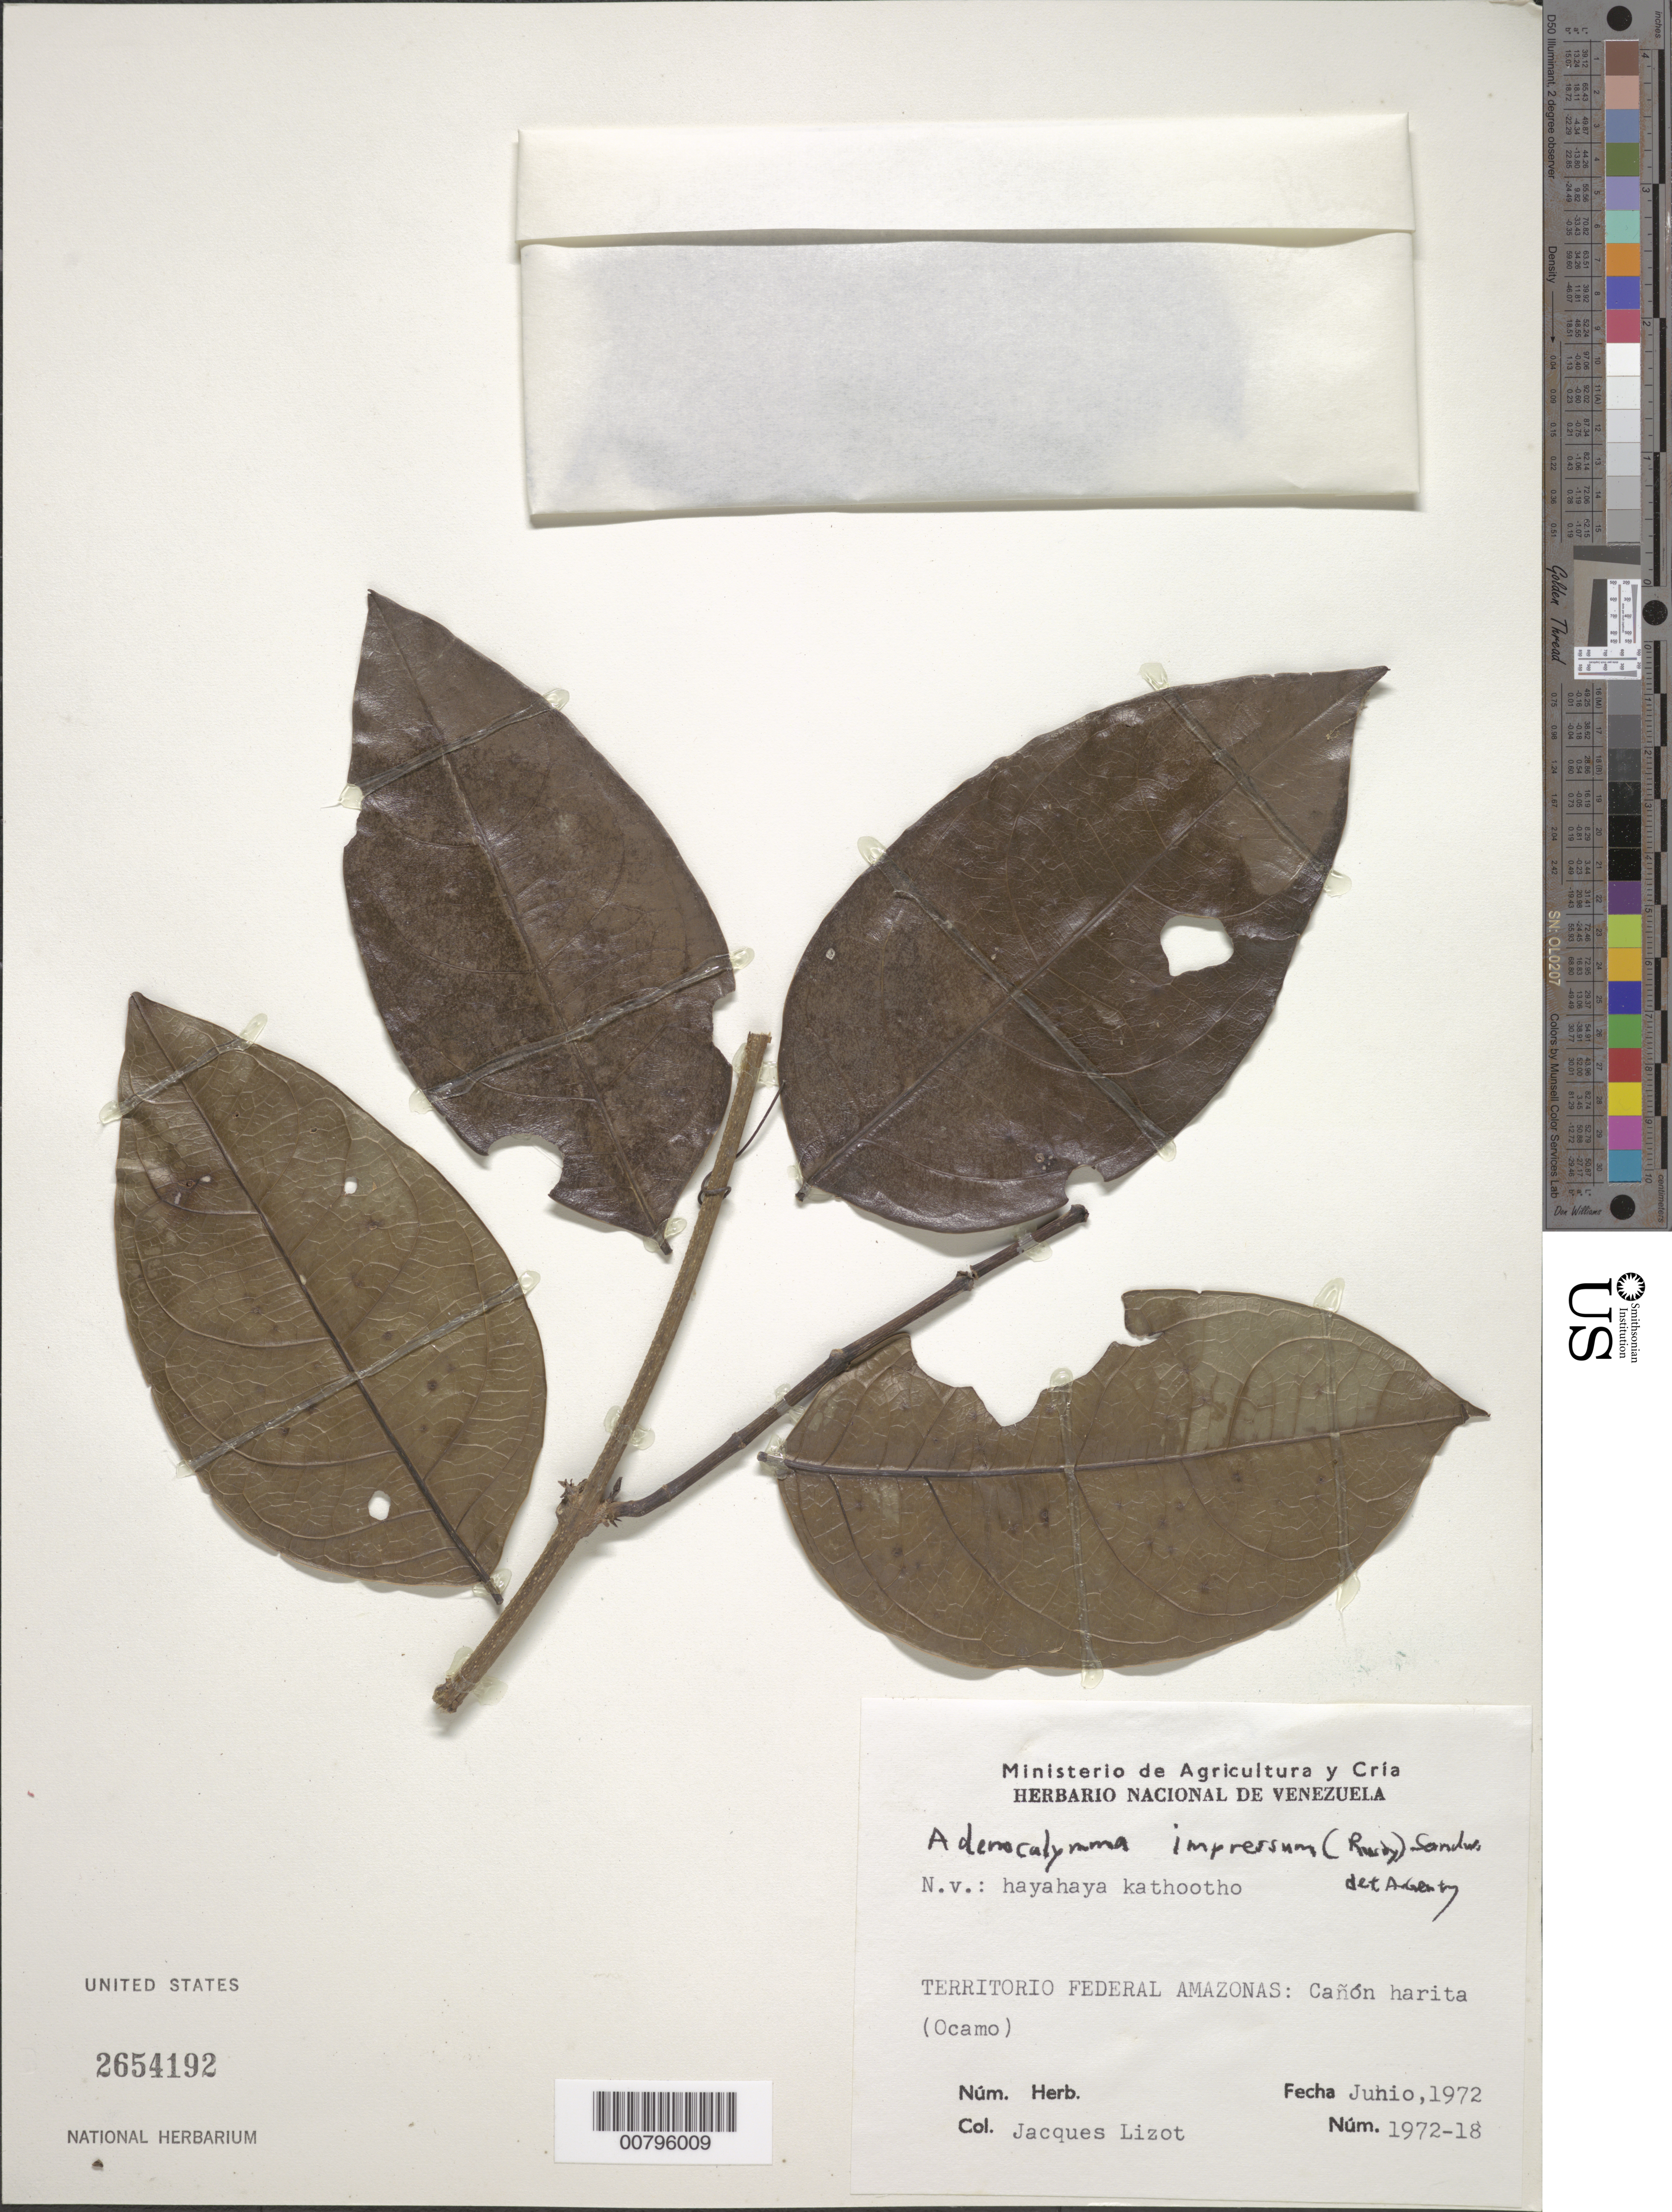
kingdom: Plantae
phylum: Tracheophyta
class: Magnoliopsida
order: Lamiales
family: Bignoniaceae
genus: Adenocalymma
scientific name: Adenocalymma impressum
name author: (Rusby) Sandwith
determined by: Gentry, A. H.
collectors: J. Lizot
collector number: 1972 18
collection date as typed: Jun-72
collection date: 1972-06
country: Venezuela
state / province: Amazonas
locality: Havita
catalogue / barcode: US 2654192